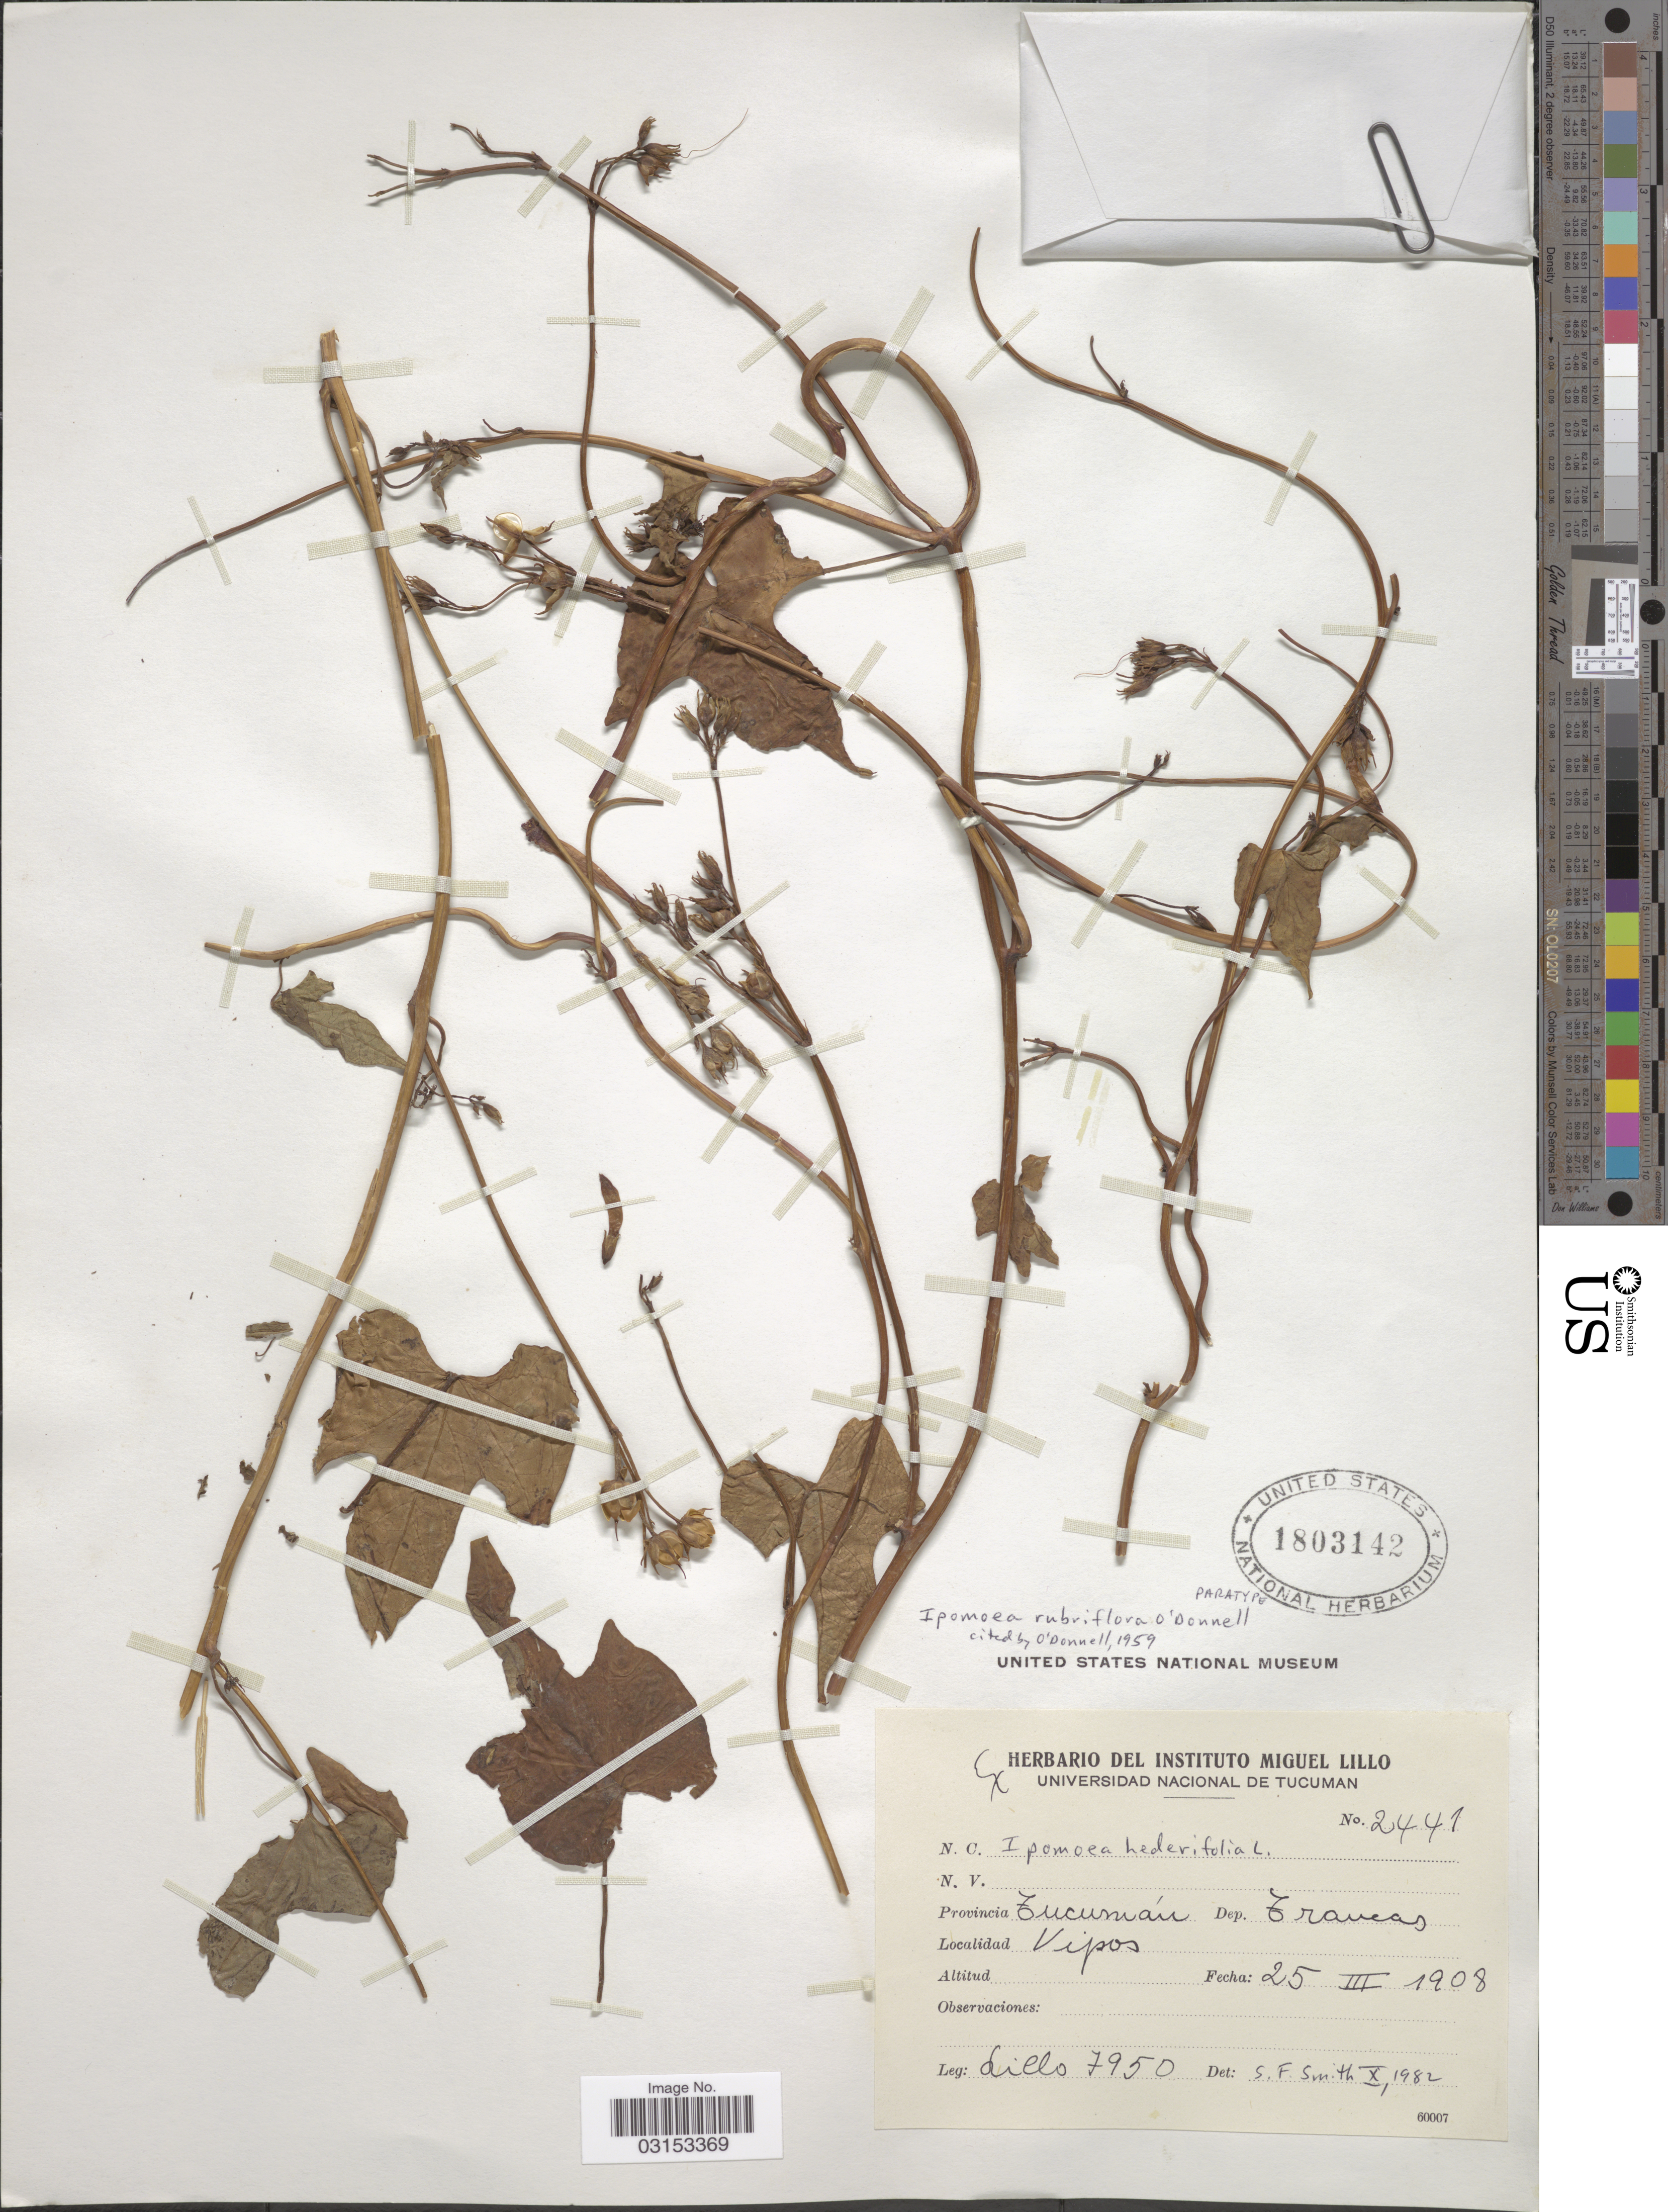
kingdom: Plantae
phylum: Tracheophyta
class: Magnoliopsida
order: Solanales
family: Convolvulaceae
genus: Ipomoea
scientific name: Ipomoea rubriflora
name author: O'Donell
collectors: M. Lillo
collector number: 7950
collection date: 1908-03-25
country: Argentina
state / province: Tucuman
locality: Dep. Trancas. Vipos.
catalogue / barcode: US 1803142